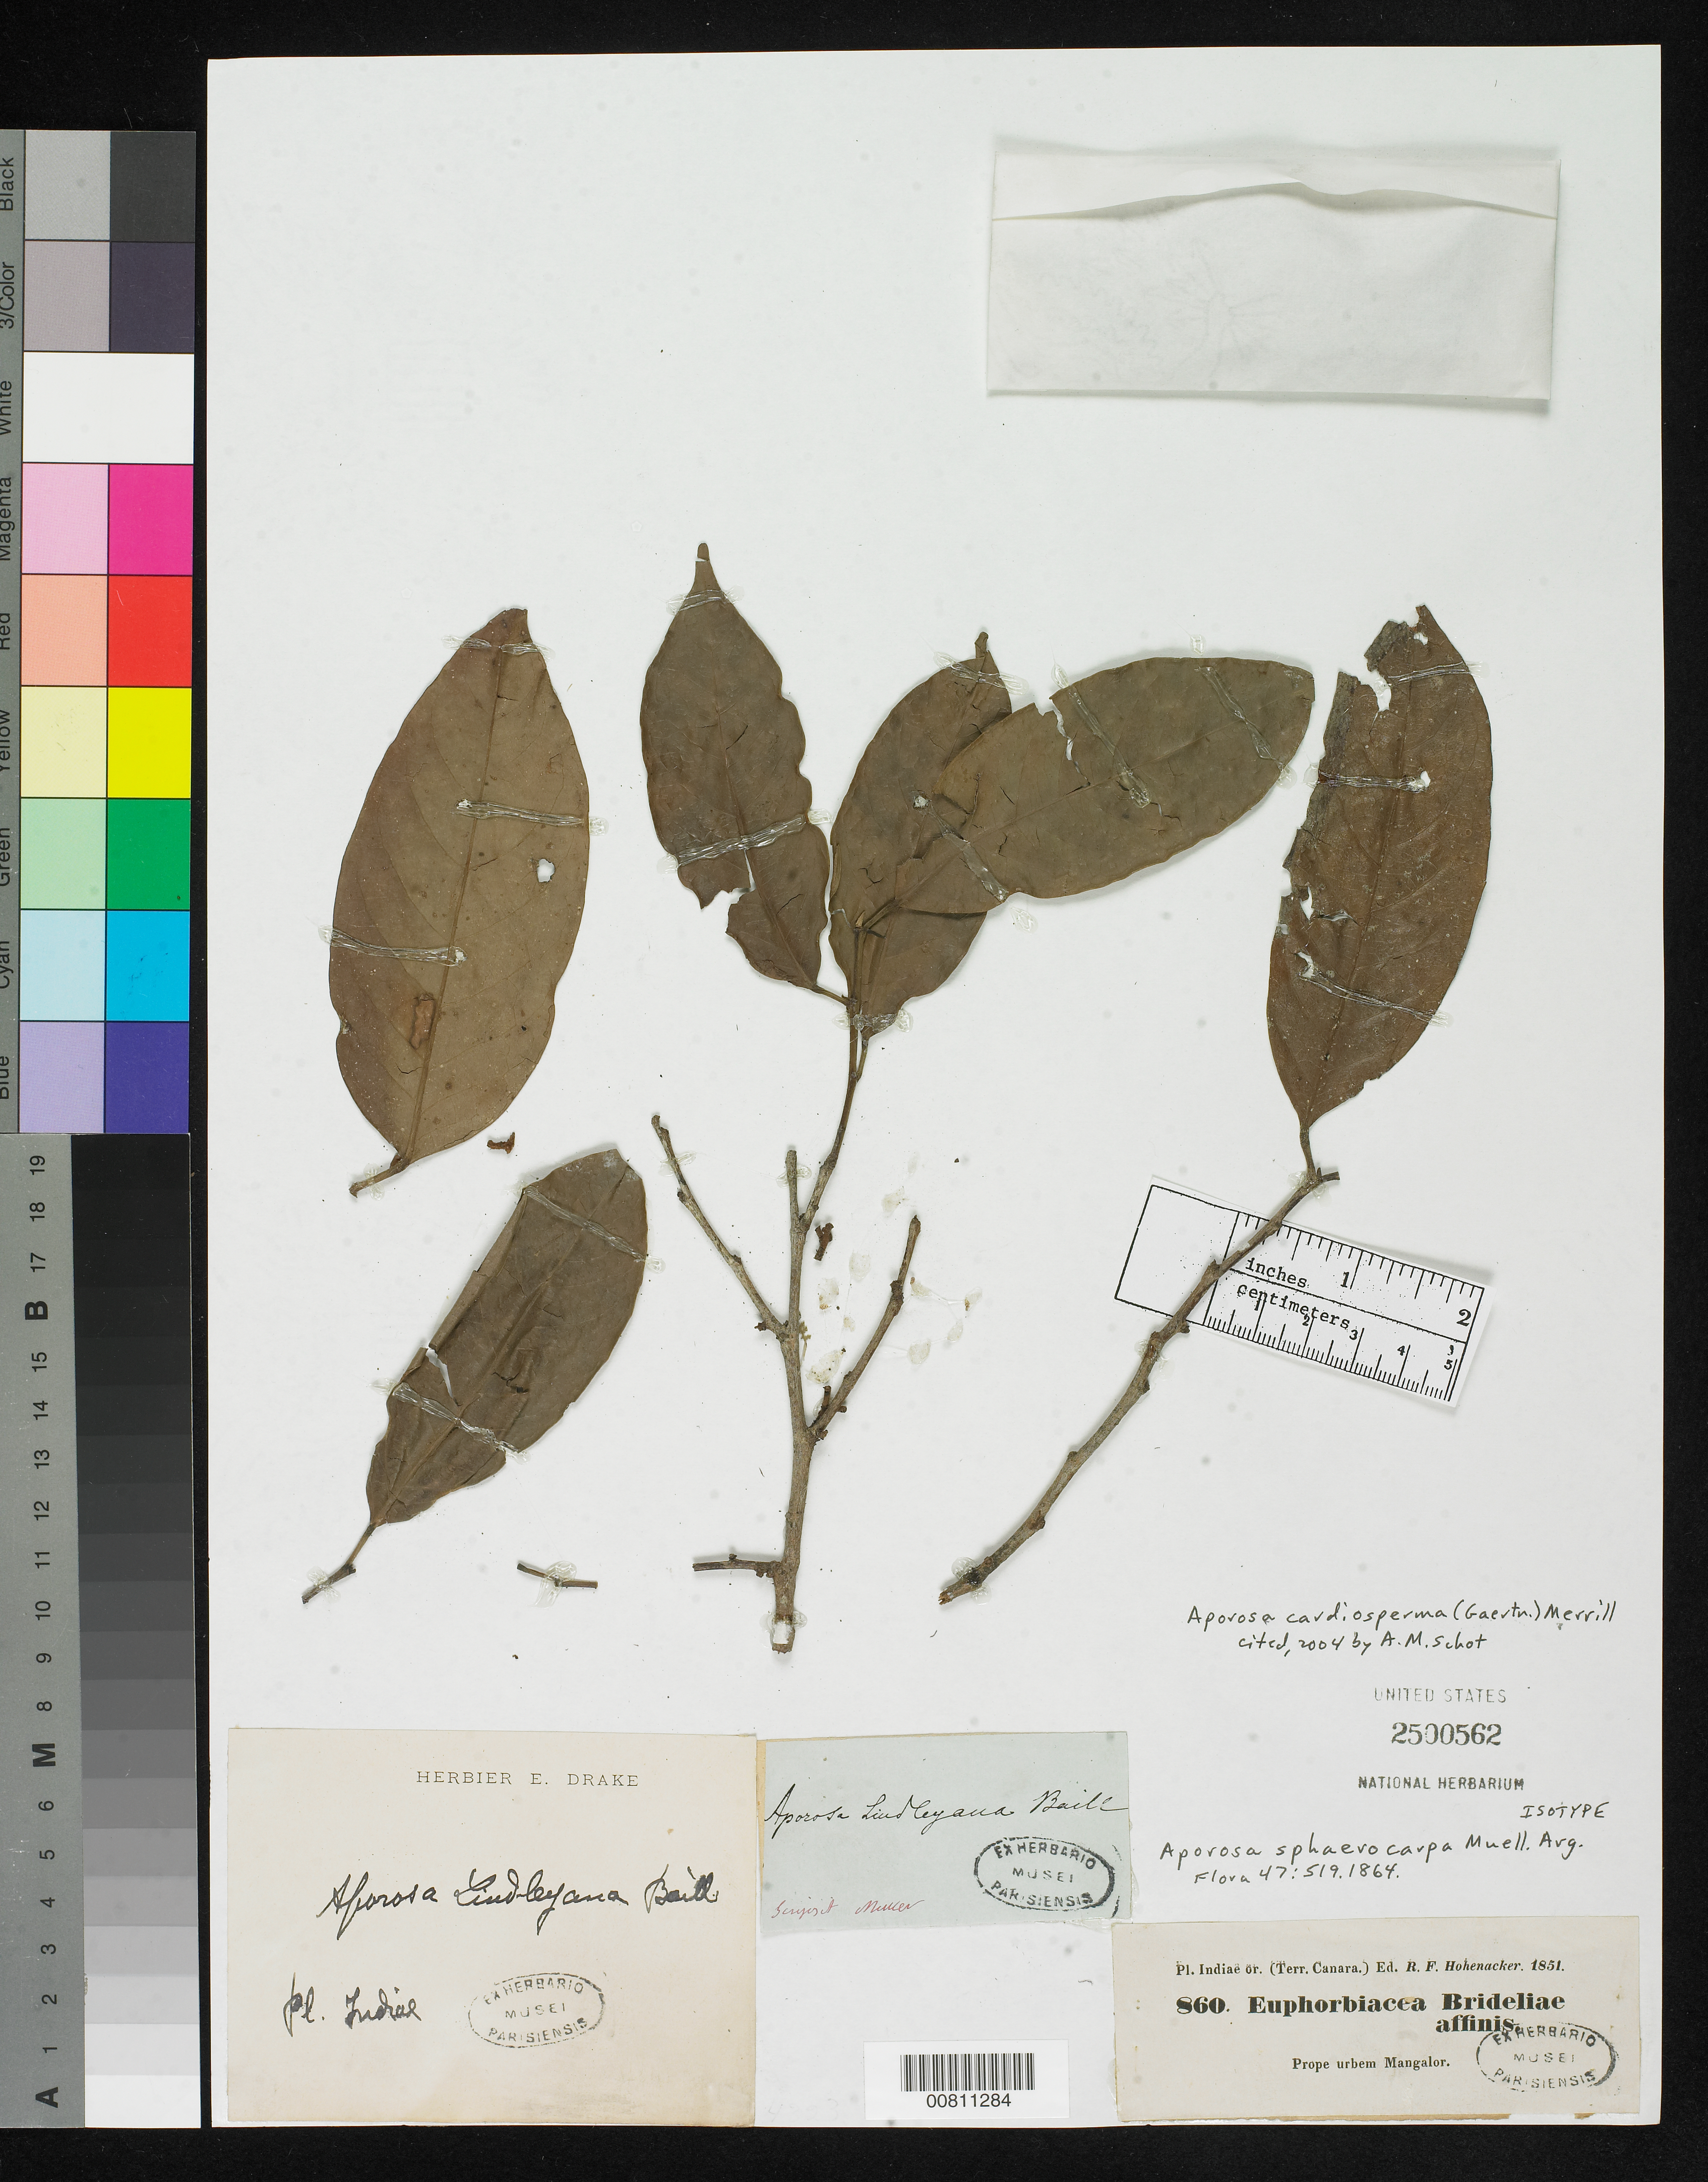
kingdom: Plantae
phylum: Tracheophyta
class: Magnoliopsida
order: Malpighiales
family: Phyllanthaceae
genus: Aporosa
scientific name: Aporosa sphaerocarpa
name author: Müll. Arg.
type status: Isotype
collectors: Hohenacker herbarium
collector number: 860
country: India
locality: Prope urbem Mangalor.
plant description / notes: Cited 2004 by A.M. Schot.; Label, Pl. Indiae or. (Terr. Canara.) Ed. R.F. Hohenacker, 1851. [protologue, "Mez in Hohenack. plant. Ind. or. n. 860"]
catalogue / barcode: US 2500562